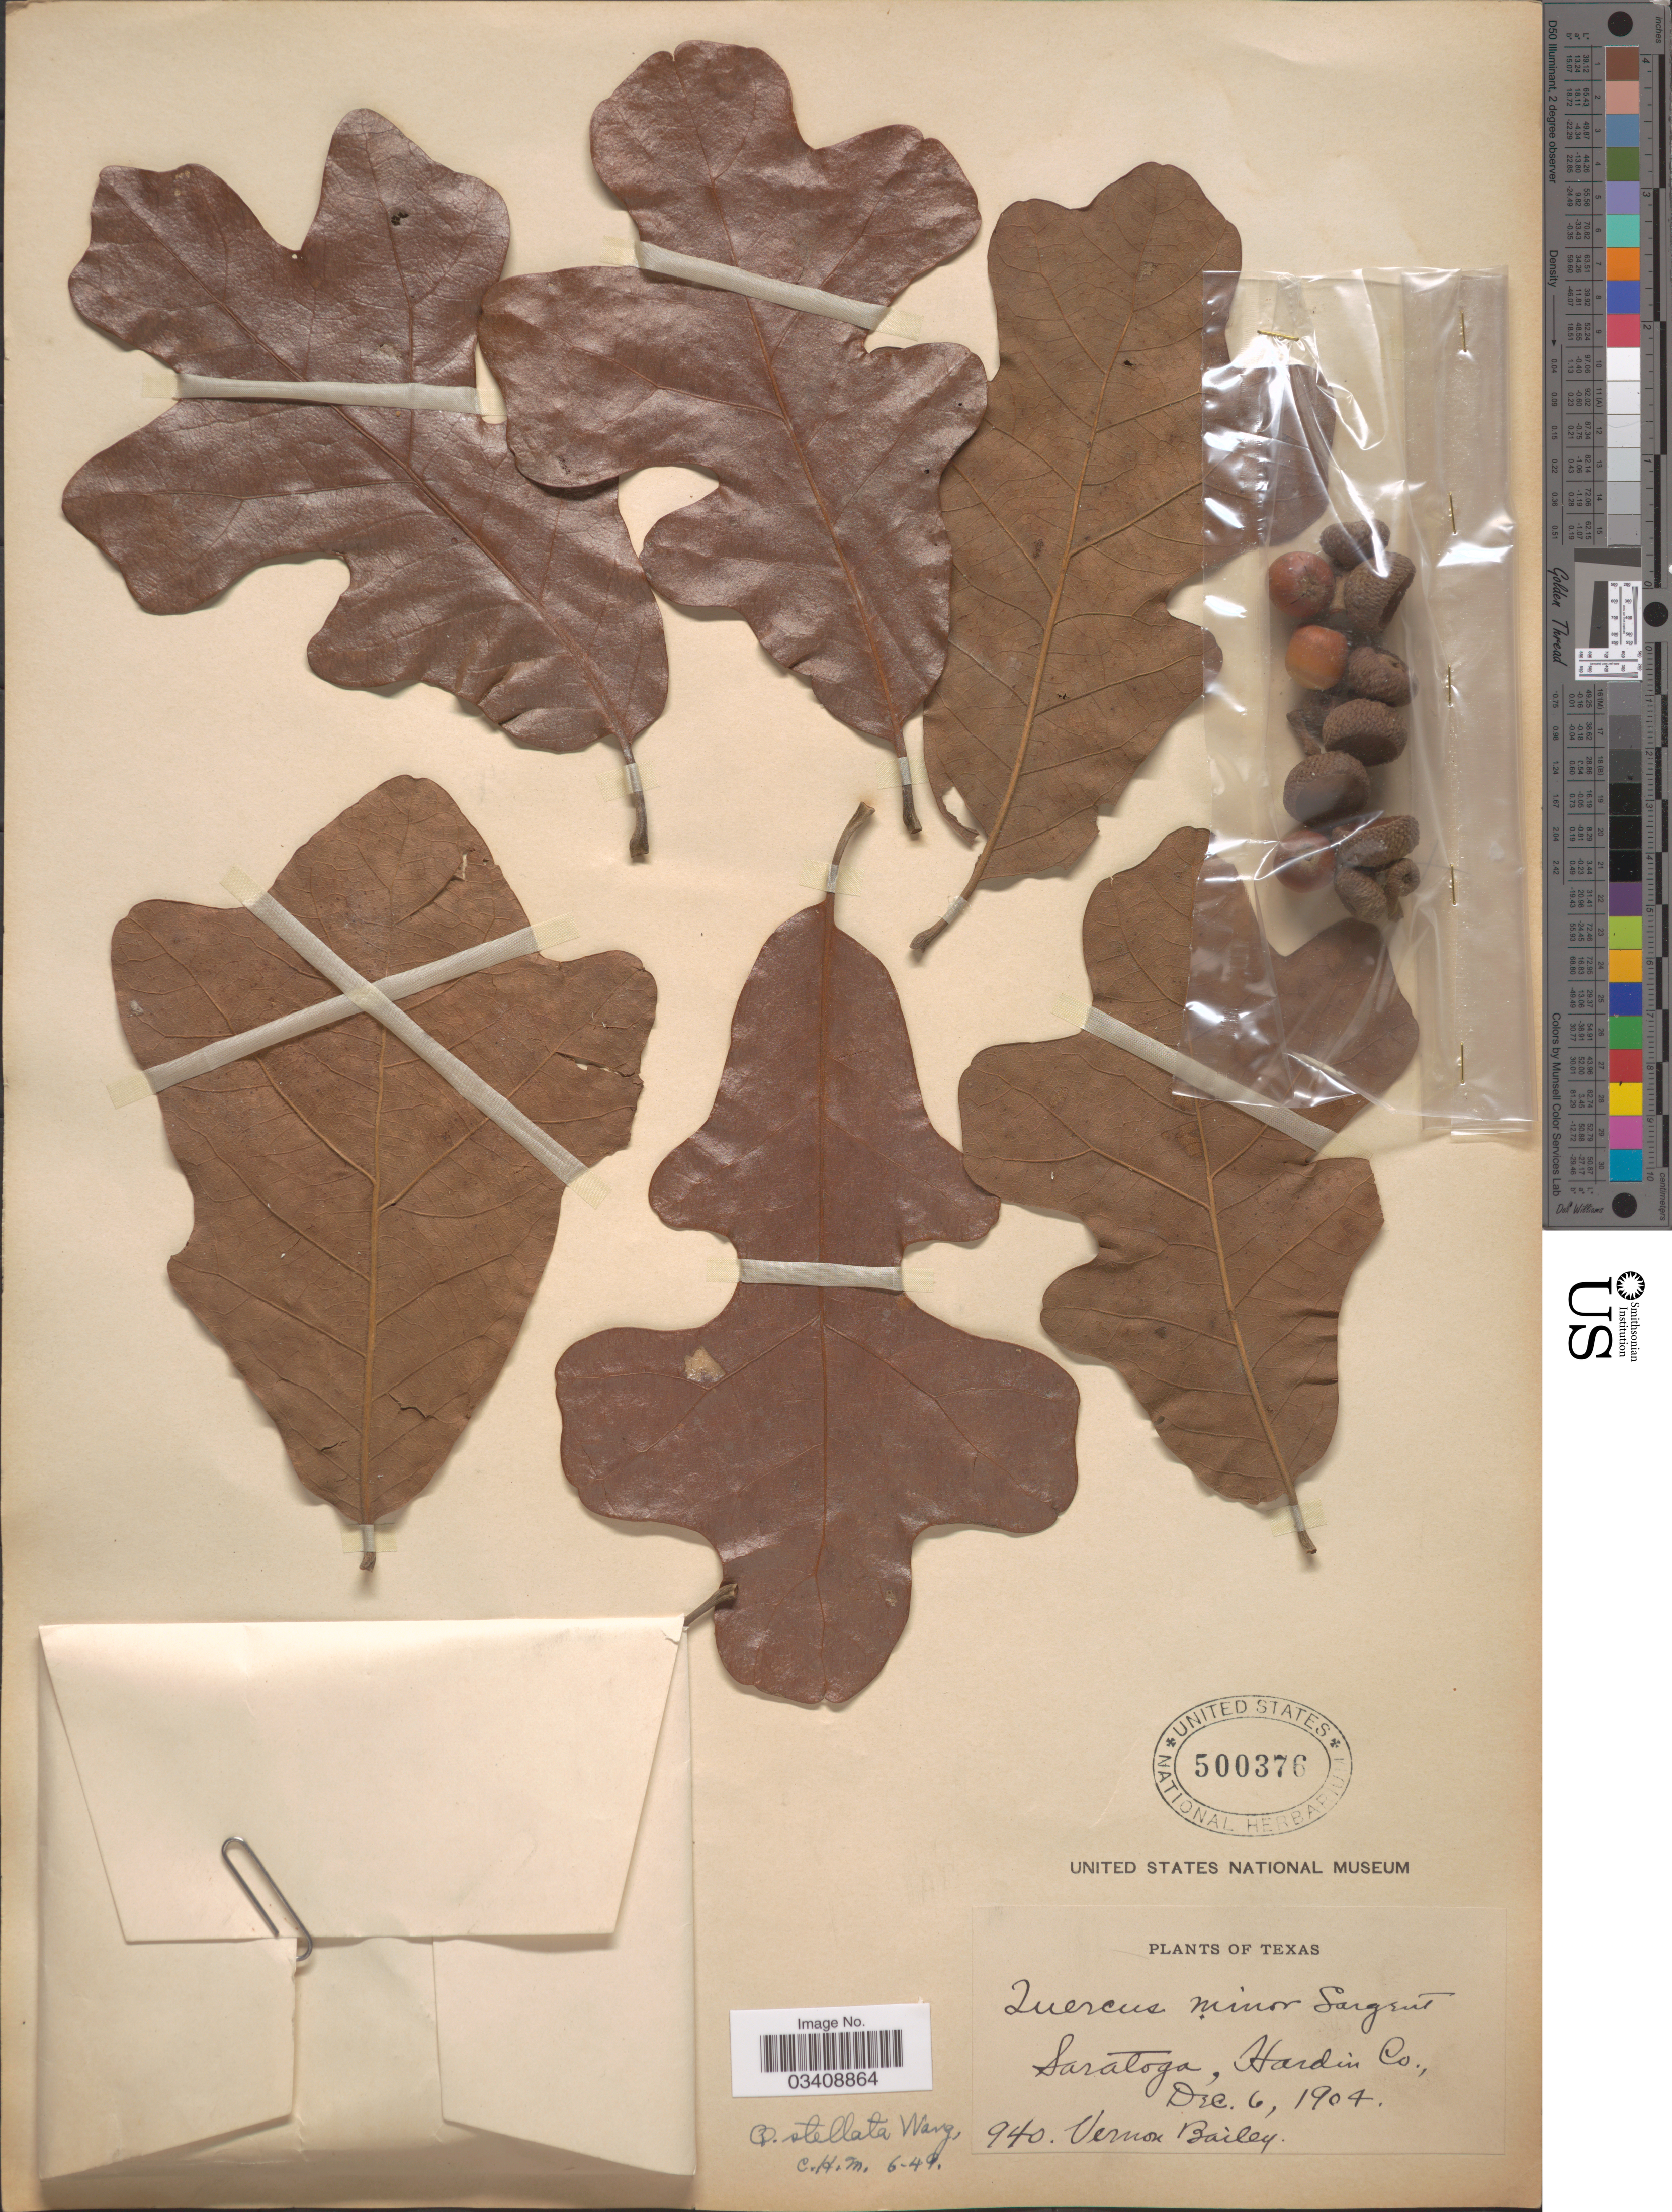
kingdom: Plantae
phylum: Tracheophyta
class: Magnoliopsida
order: Fagales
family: Fagaceae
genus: Quercus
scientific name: Quercus stellata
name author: Wangenh.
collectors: V. O. Bailey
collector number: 940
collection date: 1904-12-06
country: United States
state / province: Texas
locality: Saratoga, Hardin Co.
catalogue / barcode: US 500376